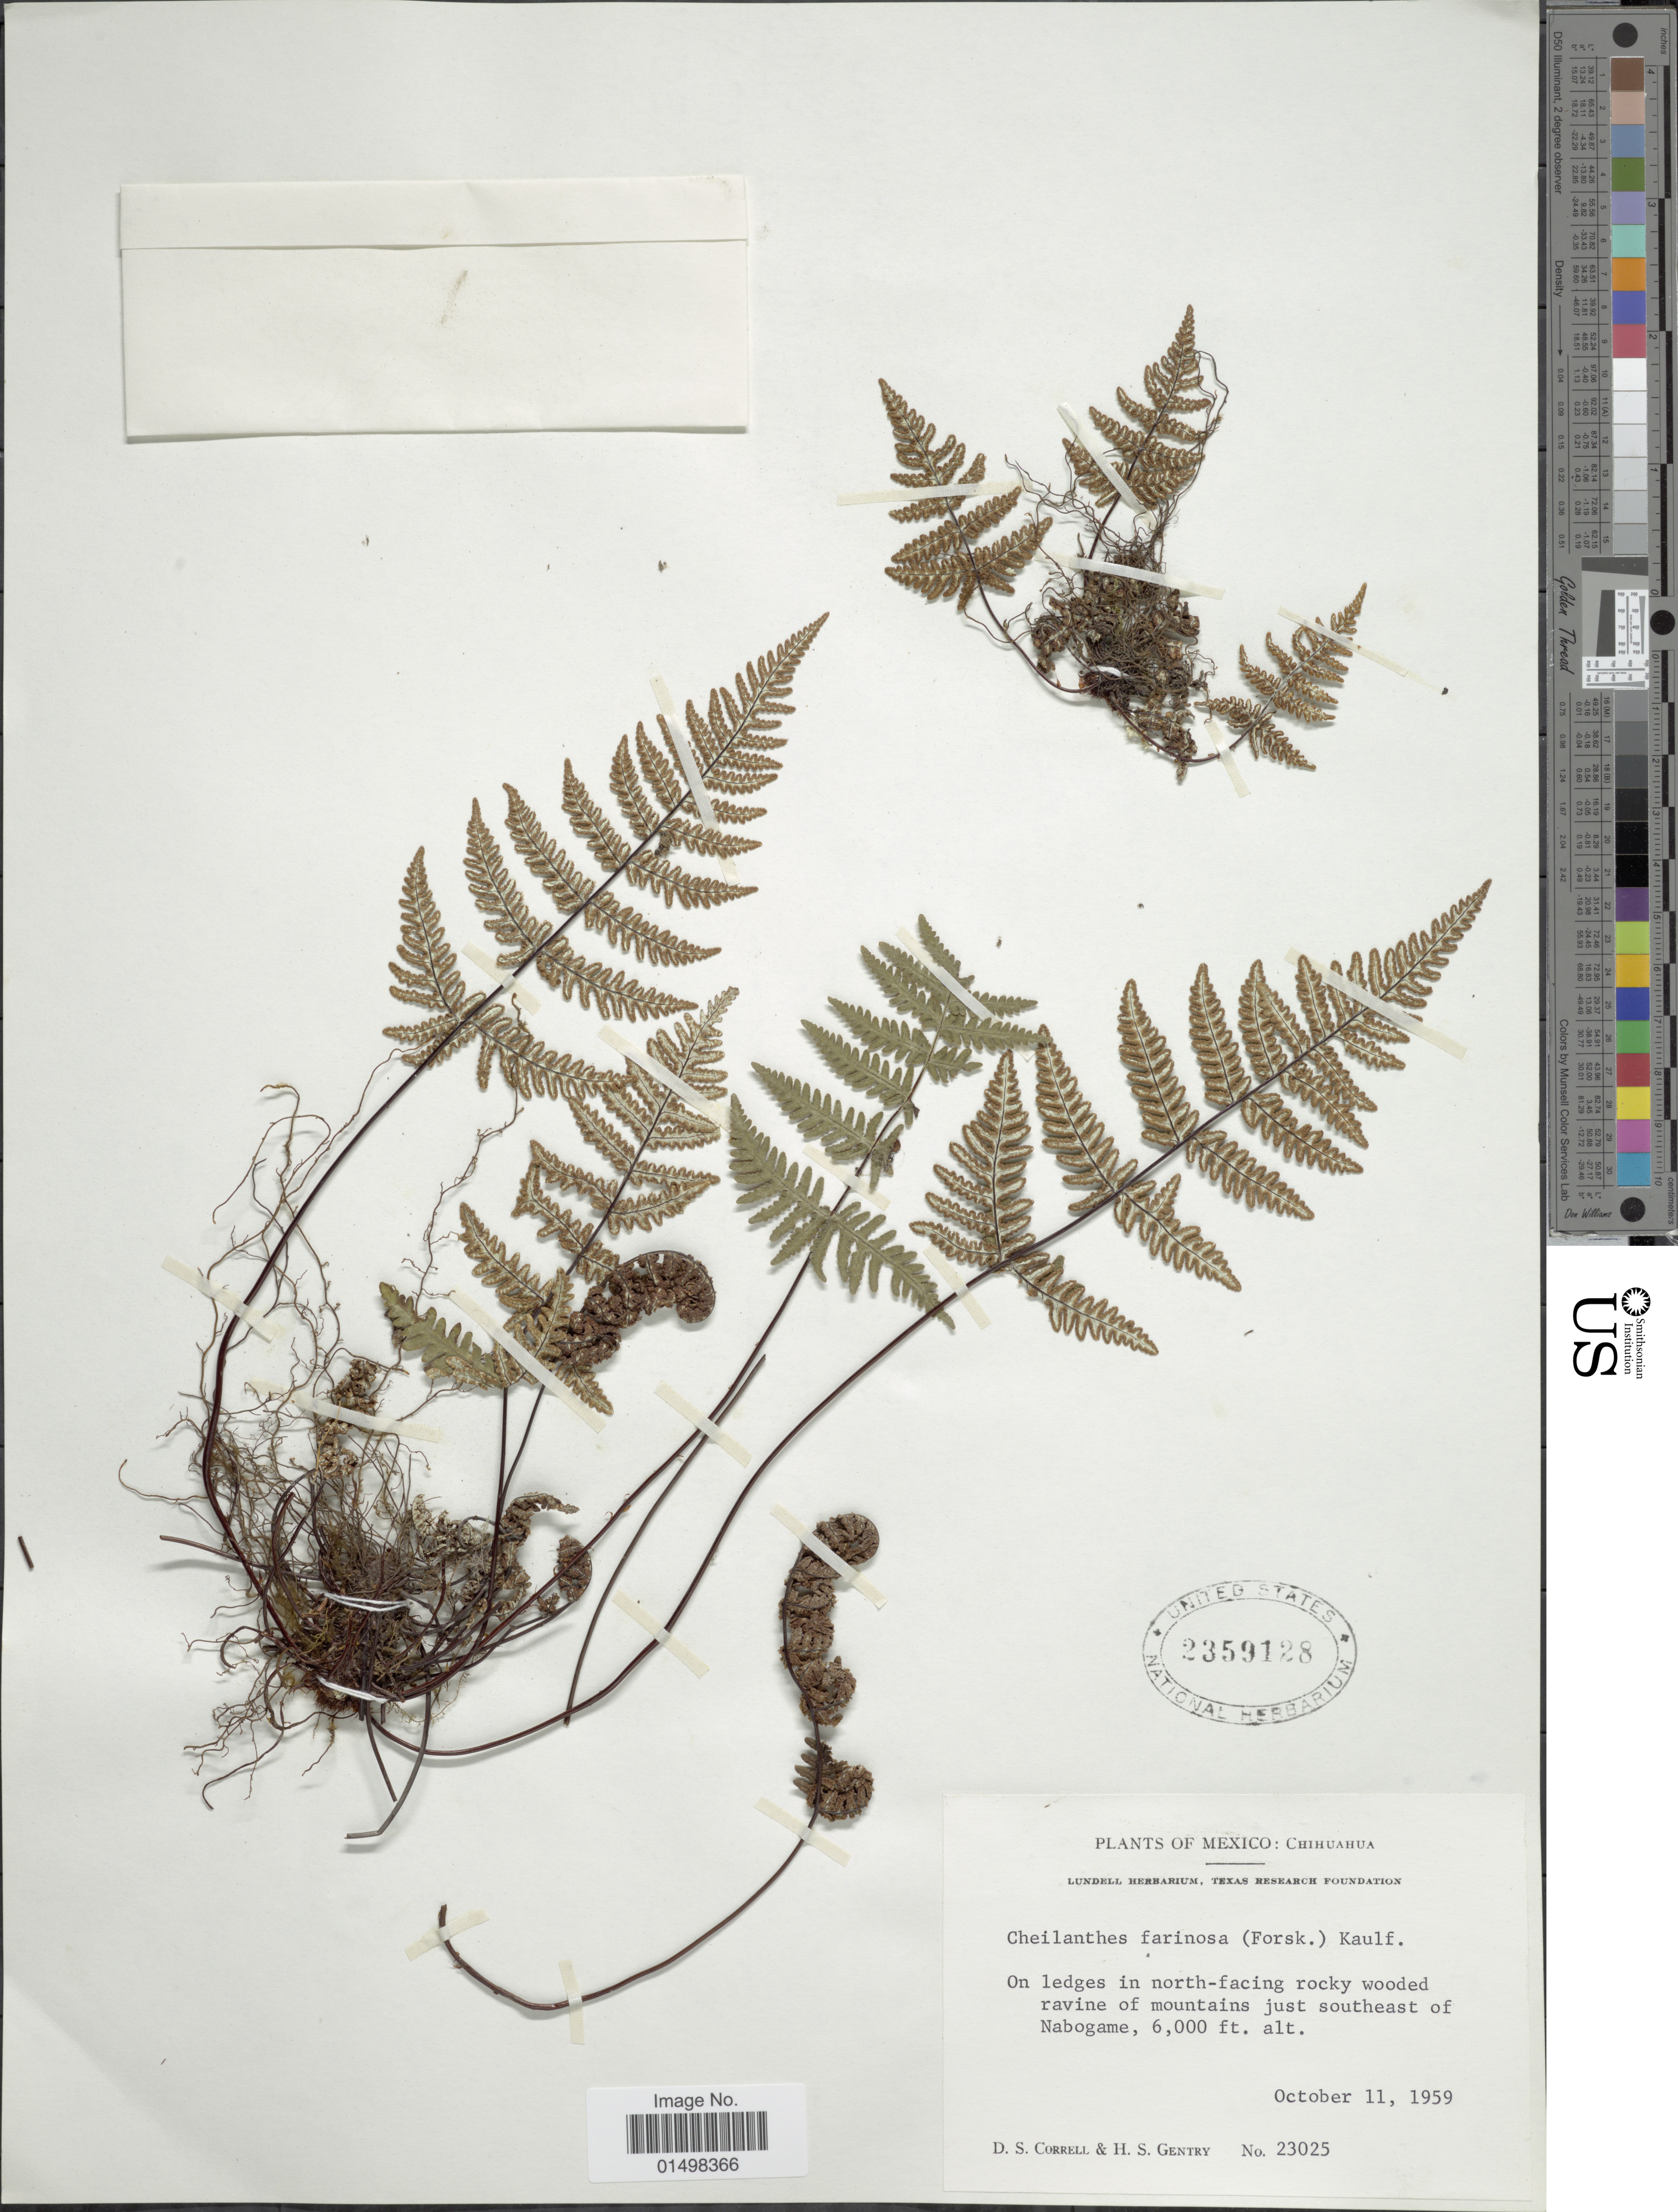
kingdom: Plantae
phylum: Tracheophyta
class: Polypodiopsida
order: Polypodiales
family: Pteridaceae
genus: Aleuritopteris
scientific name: Aleuritopteris farinosa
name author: (Forssk.) Fée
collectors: D. S. Correll & H. S. Gentry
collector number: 23025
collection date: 1959-10-11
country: Mexico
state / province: Chihuahua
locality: Mountains just southeast of Nabogame.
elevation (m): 1829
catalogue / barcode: US 2359128